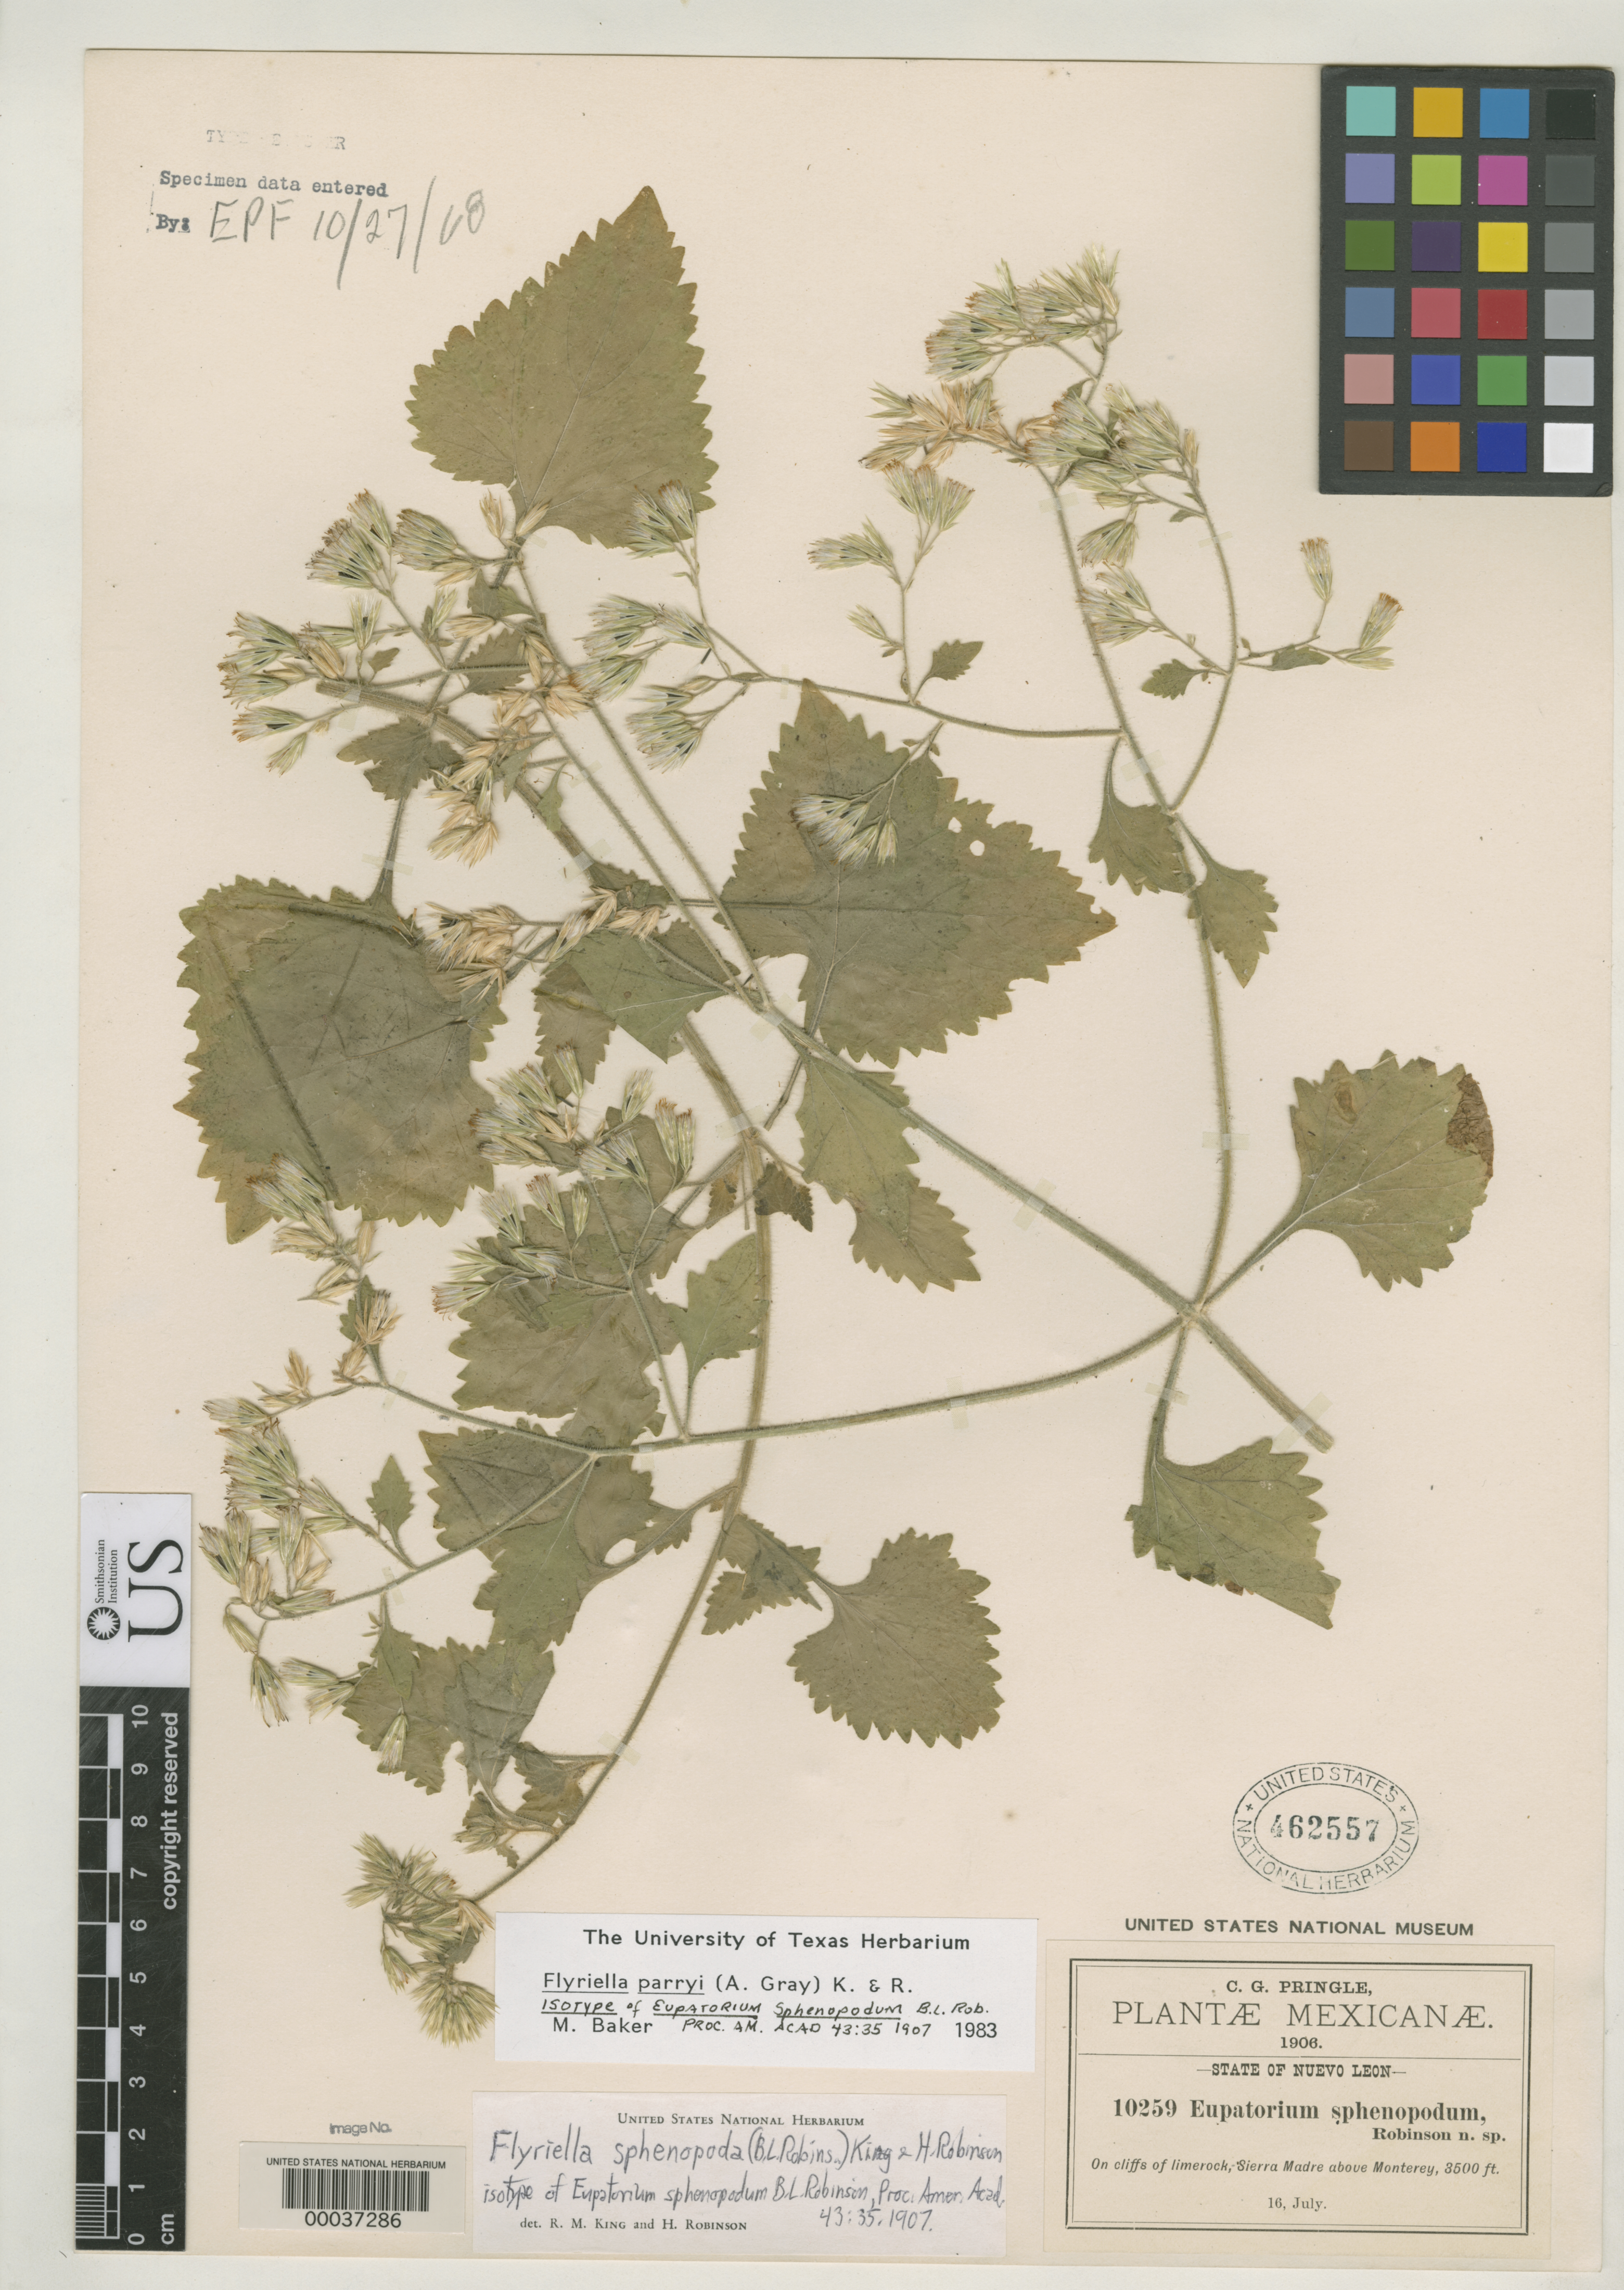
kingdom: Plantae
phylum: Tracheophyta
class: Magnoliopsida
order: Asterales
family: Asteraceae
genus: Eupatorium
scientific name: Eupatorium sphenopodum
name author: B.L. Rob.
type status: Isotype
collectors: C. G. Pringle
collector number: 10259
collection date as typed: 16 Jul 1906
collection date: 1906-07-16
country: Mexico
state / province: Nuevo León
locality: Above Monterrey, Sierra Madre.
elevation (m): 1000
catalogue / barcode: US 462557